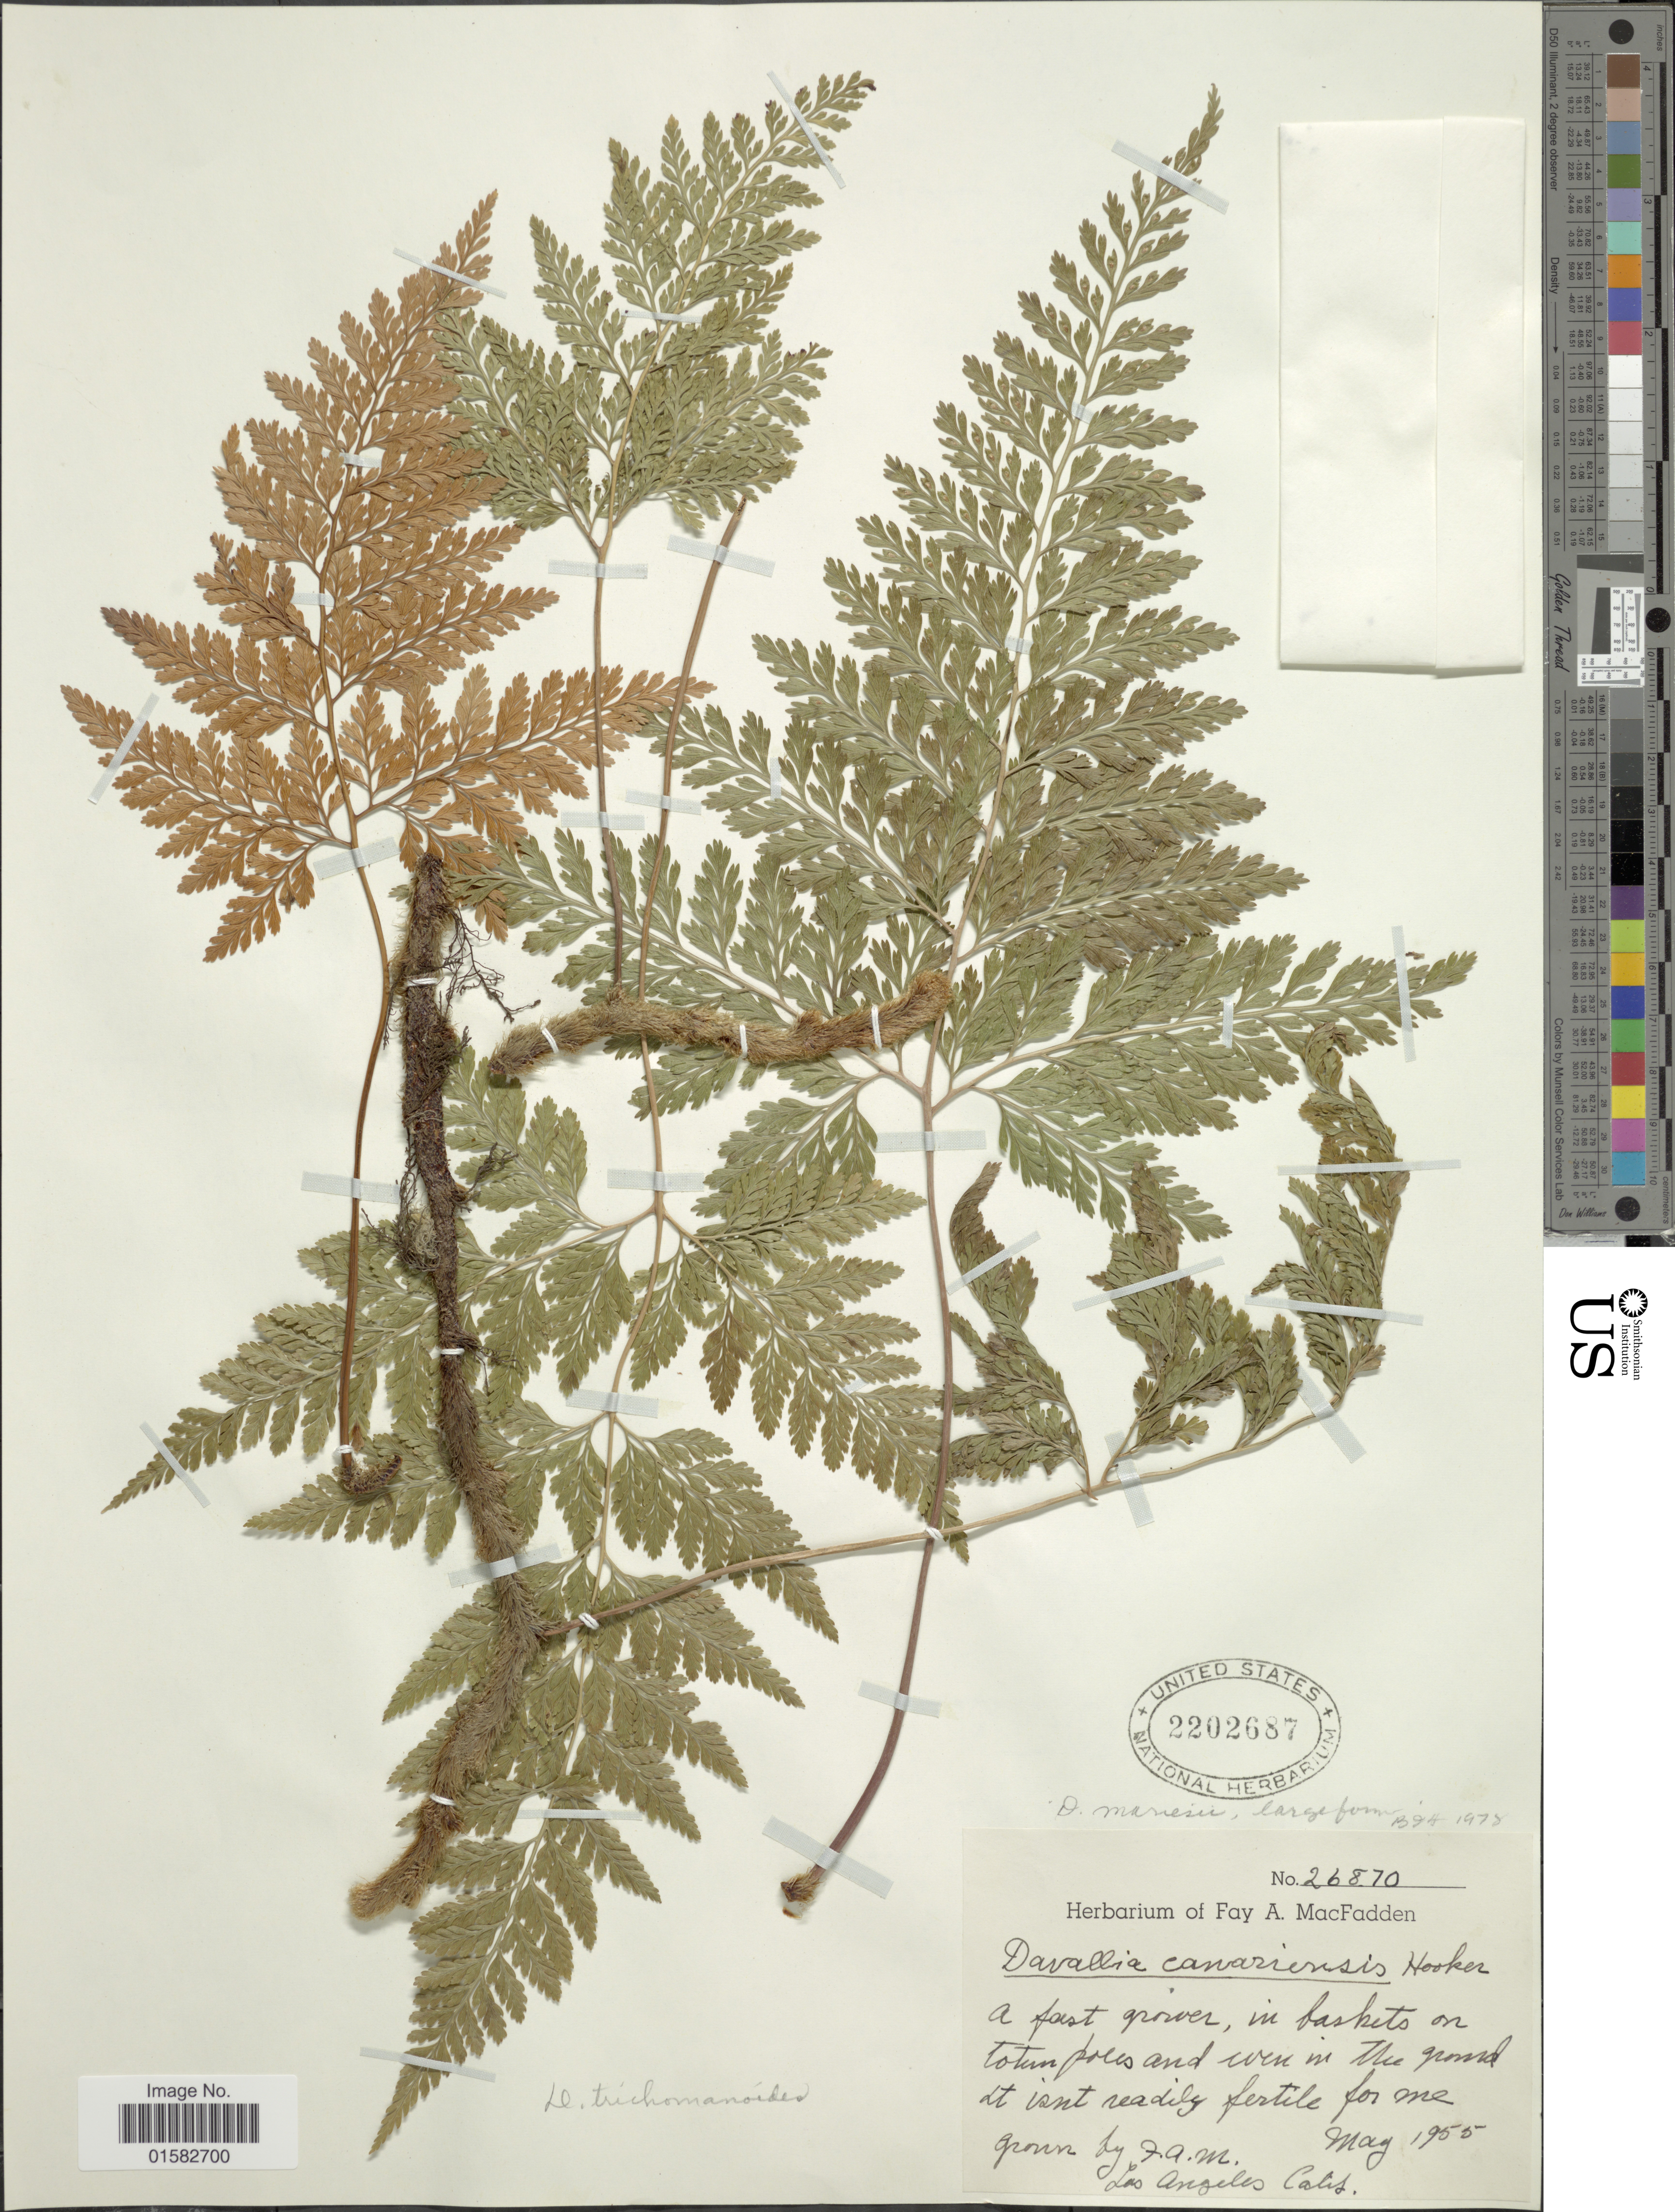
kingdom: Plantae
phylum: Tracheophyta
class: Polypodiopsida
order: Polypodiales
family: Davalliaceae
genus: Davallia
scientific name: Davallia trichomanoides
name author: Blume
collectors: F. MacFadden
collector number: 26870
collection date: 1955-05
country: United States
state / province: California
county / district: Los Angeles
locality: In baskets on totem poles and even in the ground, Los Angeles.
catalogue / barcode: US 2202687